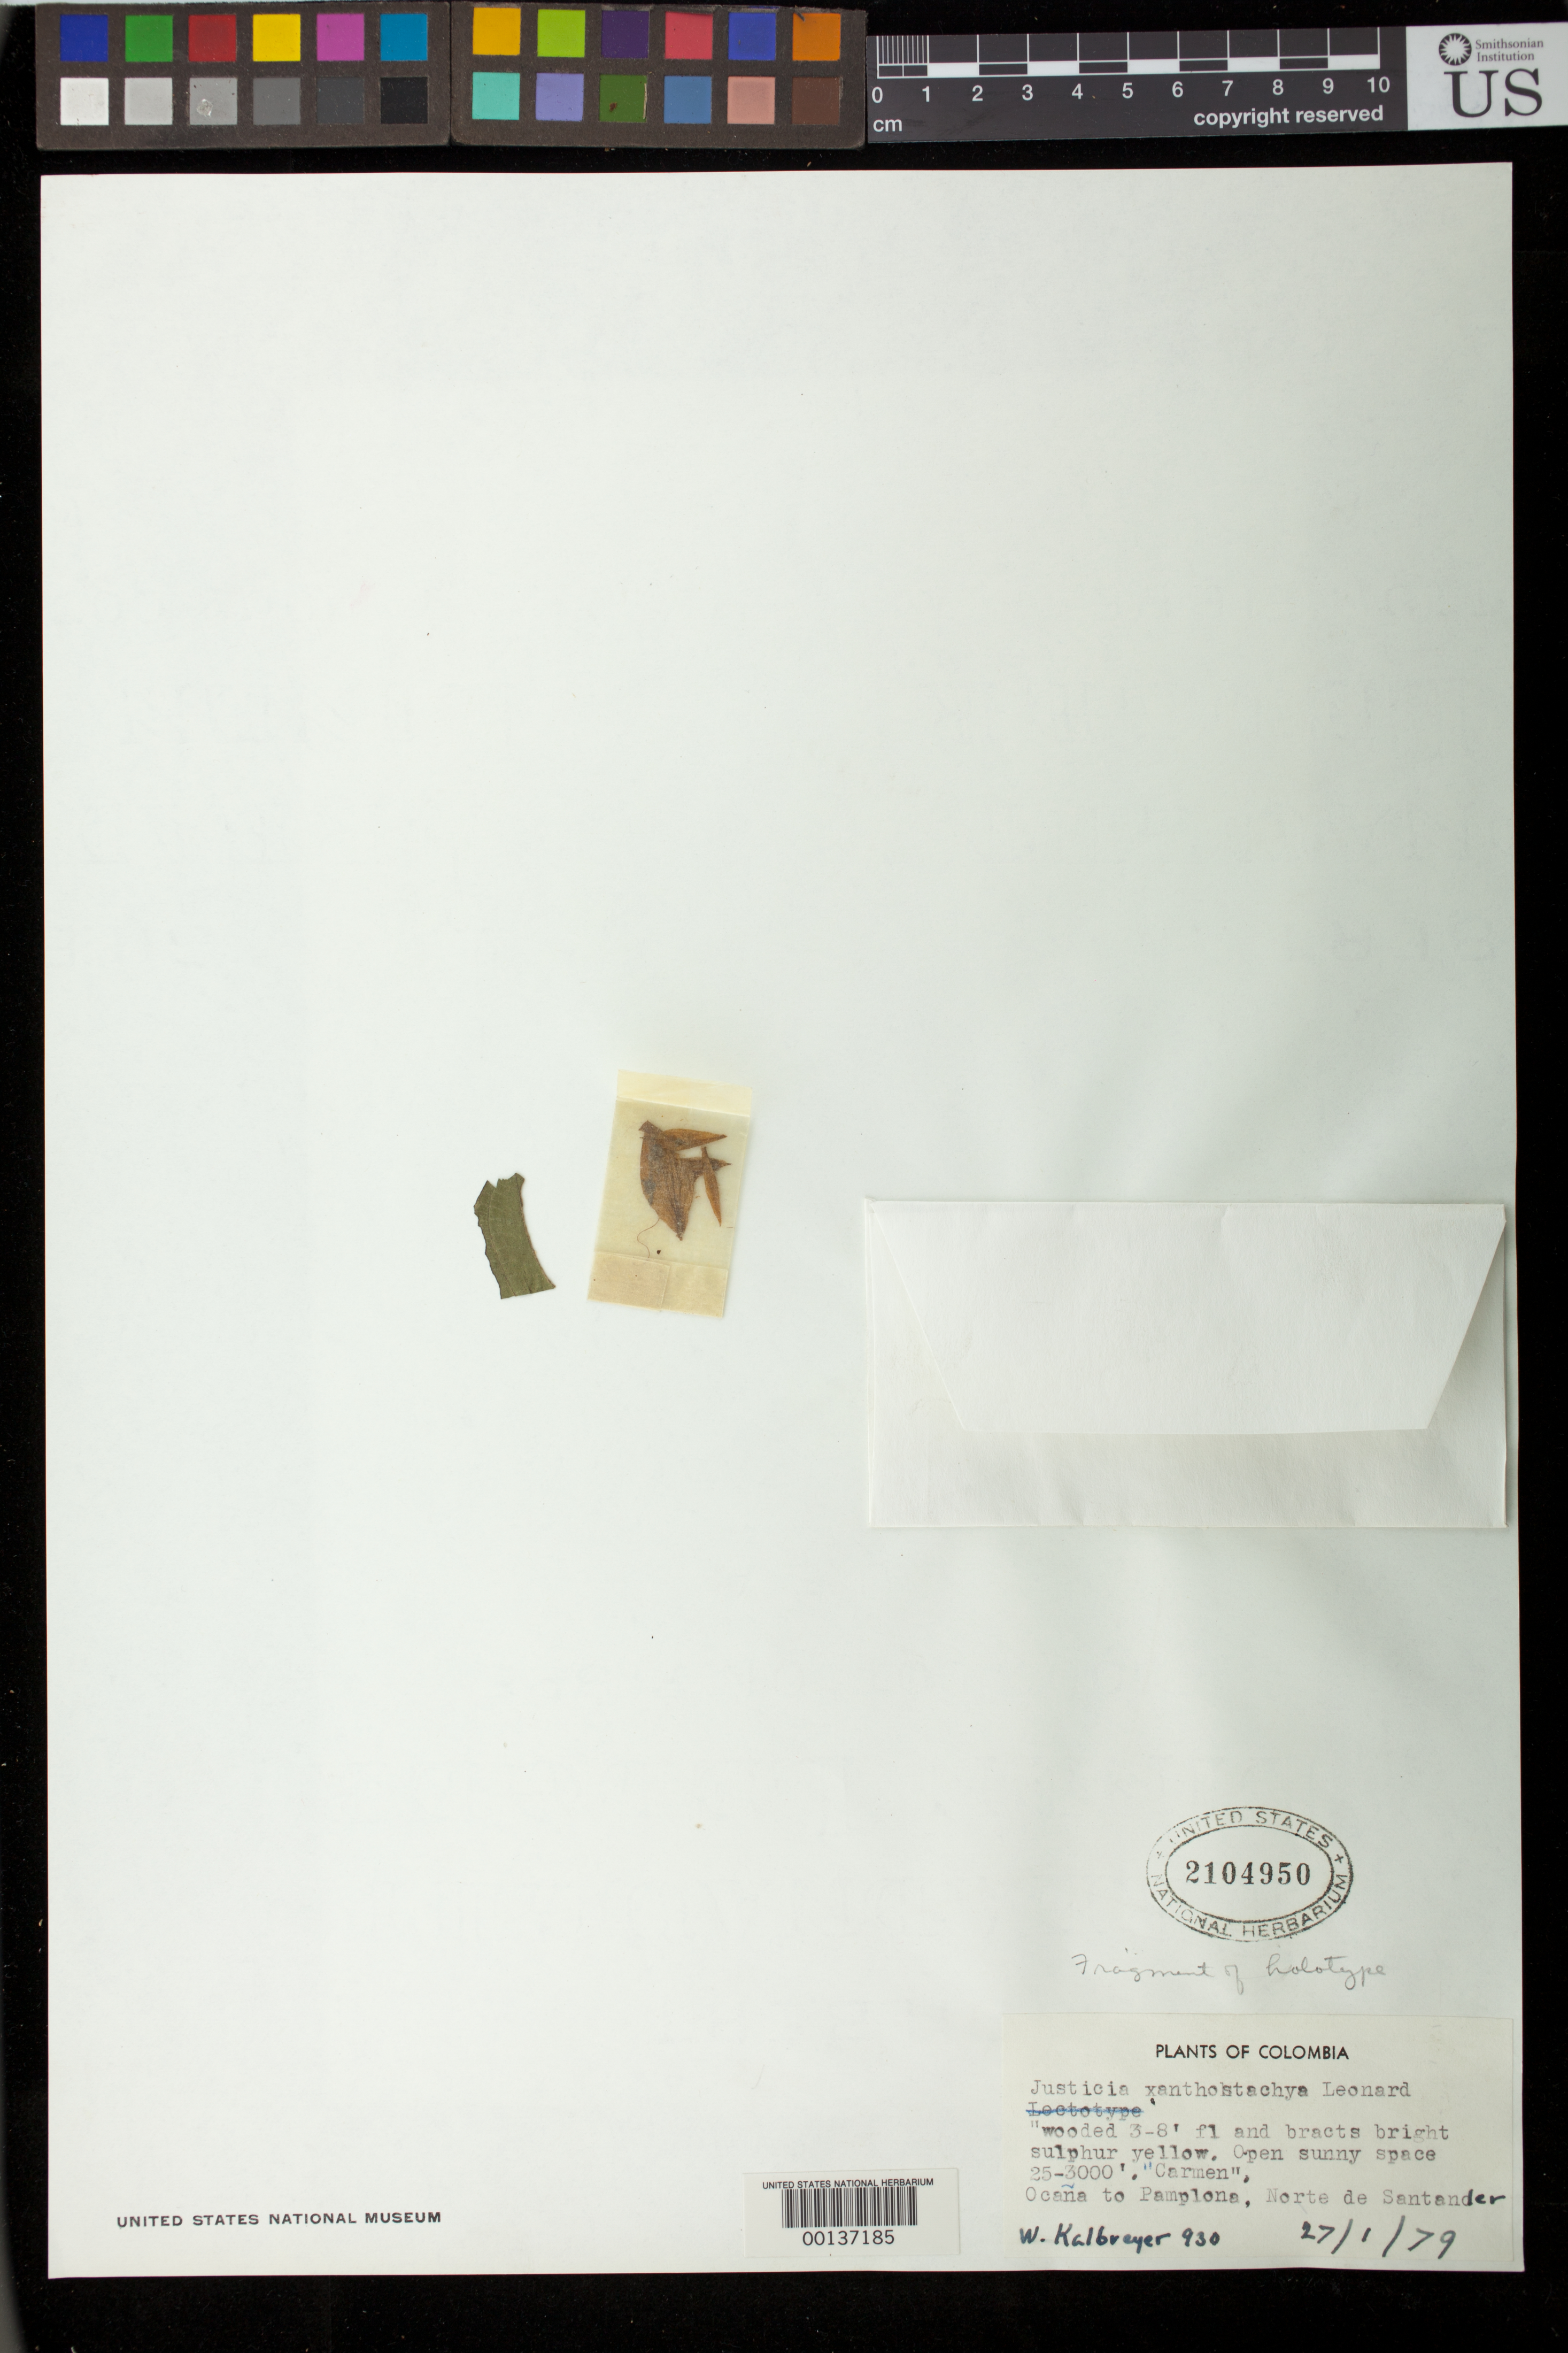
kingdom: Plantae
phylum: Tracheophyta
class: Magnoliopsida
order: Lamiales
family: Acanthaceae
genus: Justicia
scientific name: Justicia xanthostachya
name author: Leonard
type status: Isotype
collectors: W. Kalbreyer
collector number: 930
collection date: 1879-01-27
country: Colombia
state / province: Norte de Santander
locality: Carmen, between Ocana & Pamplona.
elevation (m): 2500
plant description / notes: Fragmentary material of type specimen ex herb. unknown. "Fragment of holotype" but original herbarium not indicated.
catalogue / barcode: US 2104950